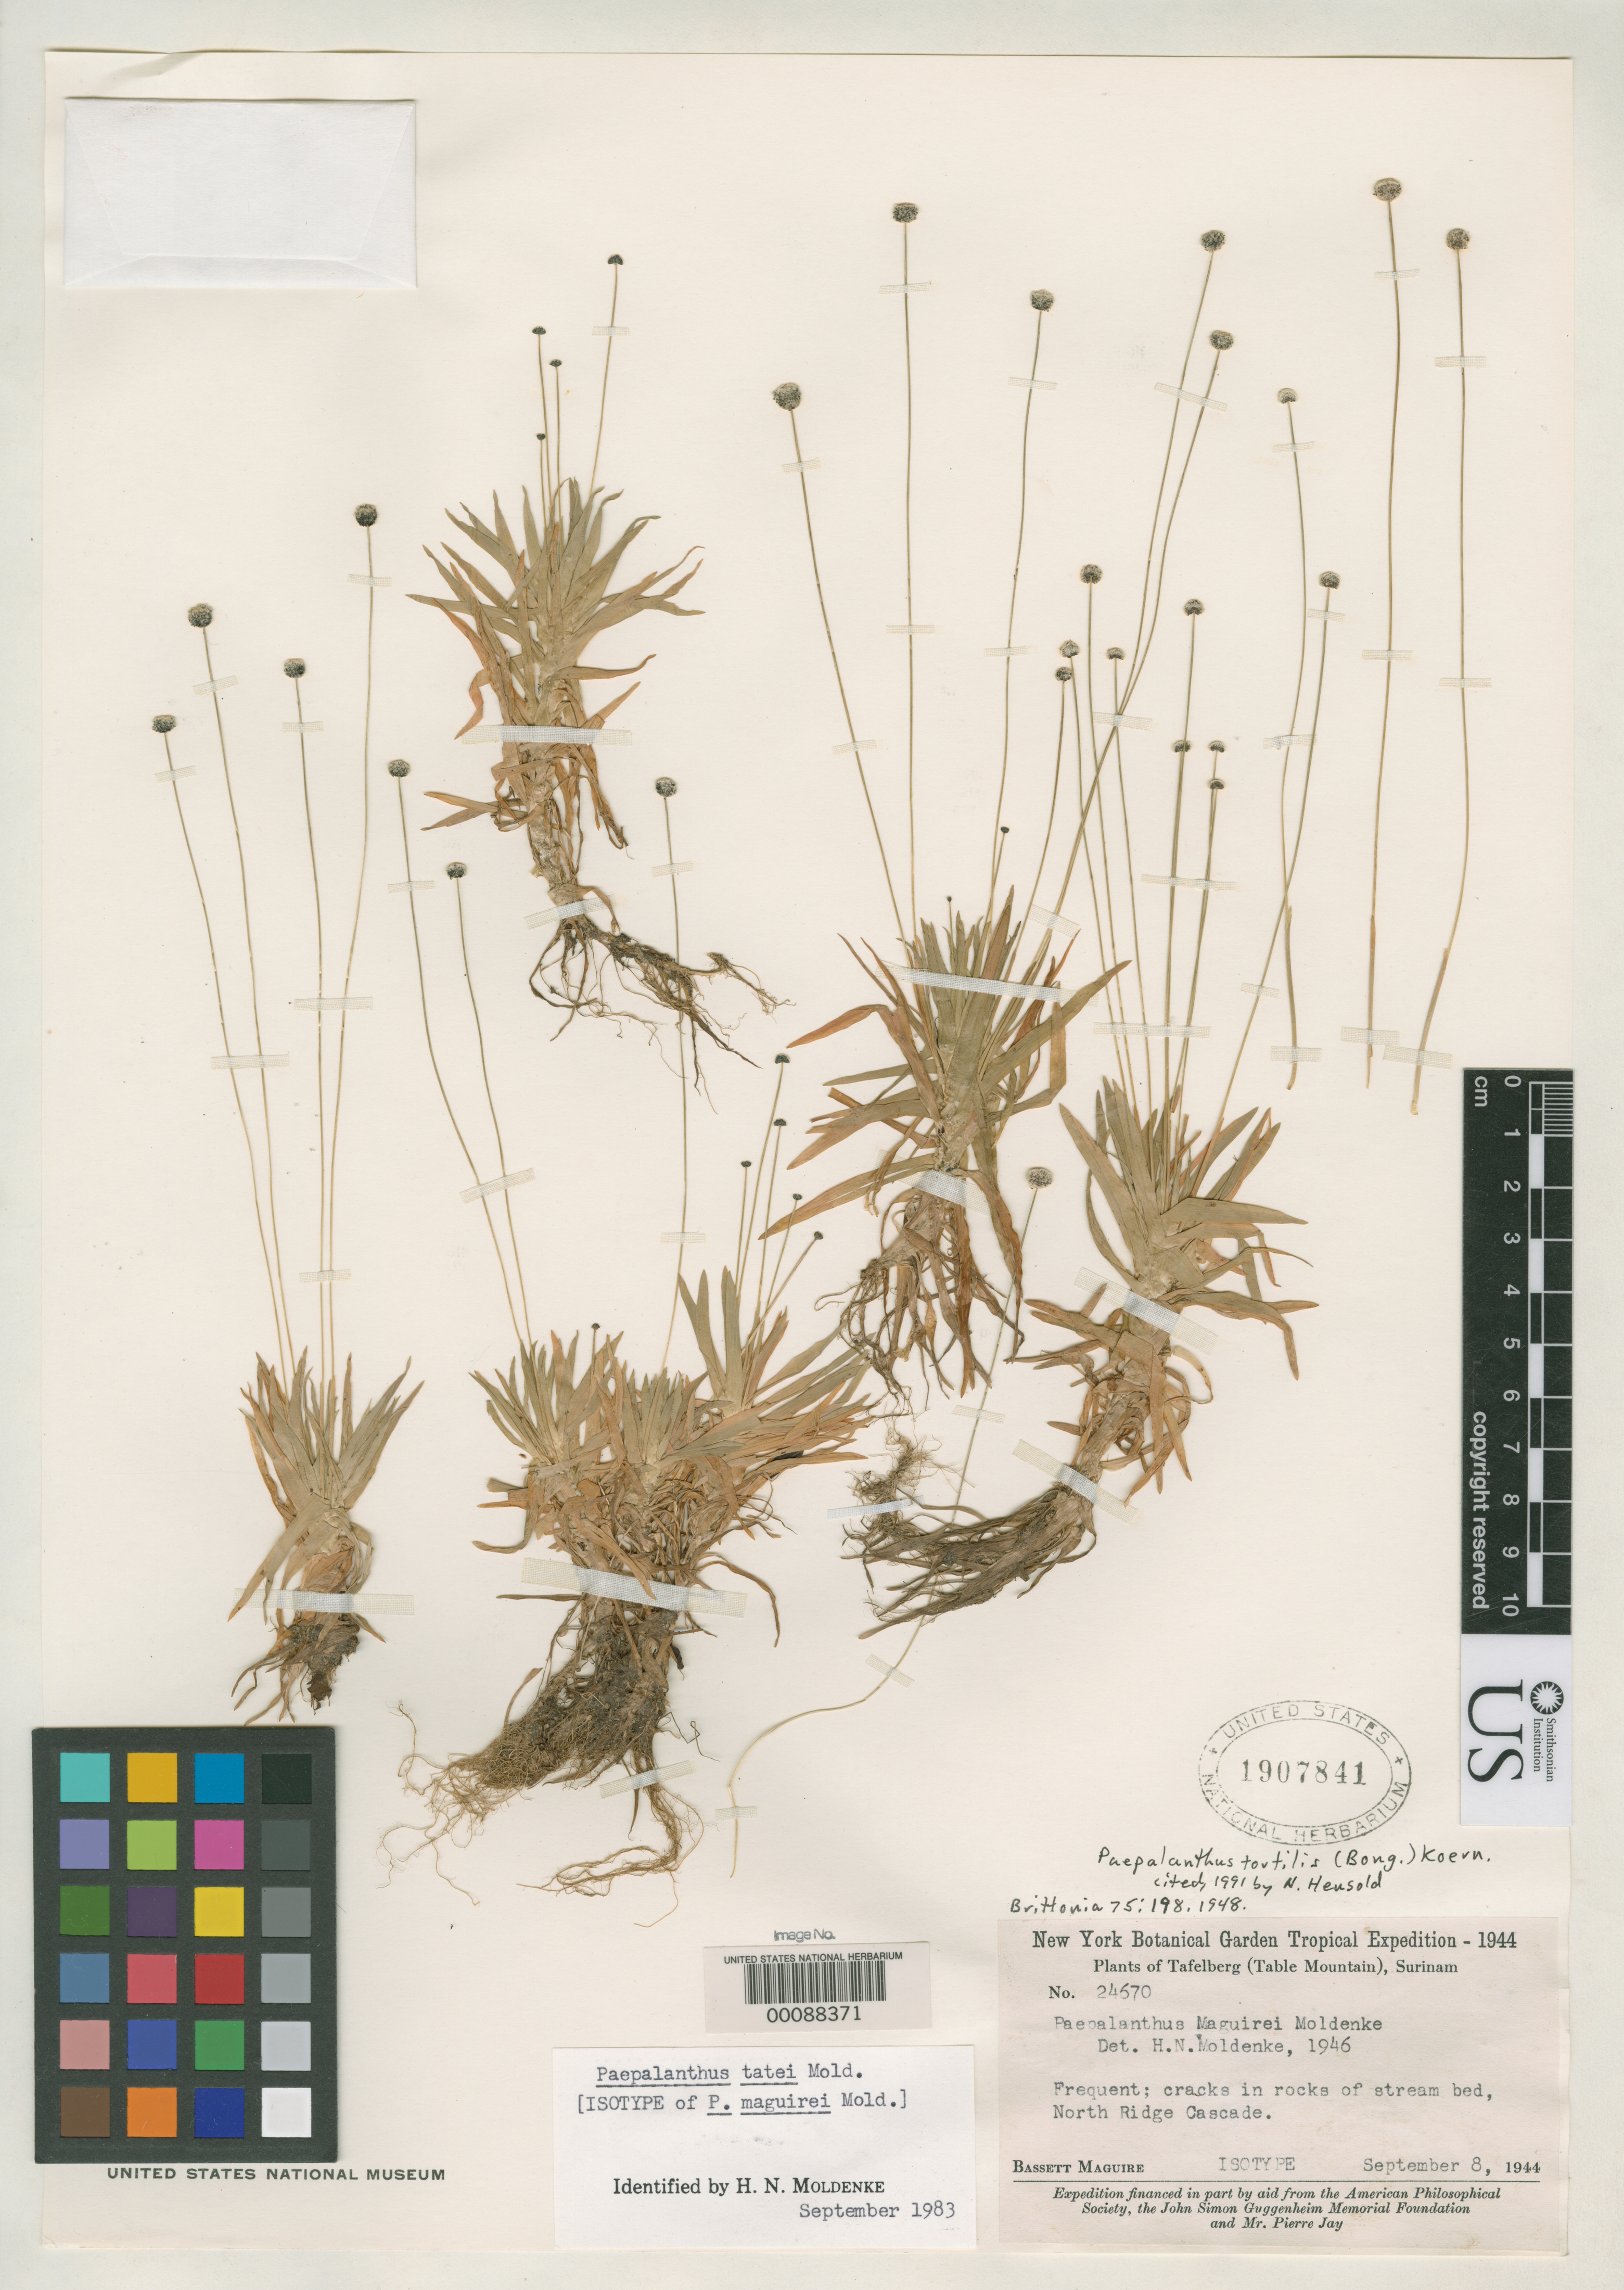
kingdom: Plantae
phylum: Tracheophyta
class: Liliopsida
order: Poales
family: Eriocaulaceae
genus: Paepalanthus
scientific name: Paepalanthus maguirei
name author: Moldenke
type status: Isotype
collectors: B. Maguire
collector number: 24670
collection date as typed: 08 Sep 1944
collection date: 1944-09-08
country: Suriname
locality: Tafelberg, north ridge cascade.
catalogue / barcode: US 1907841